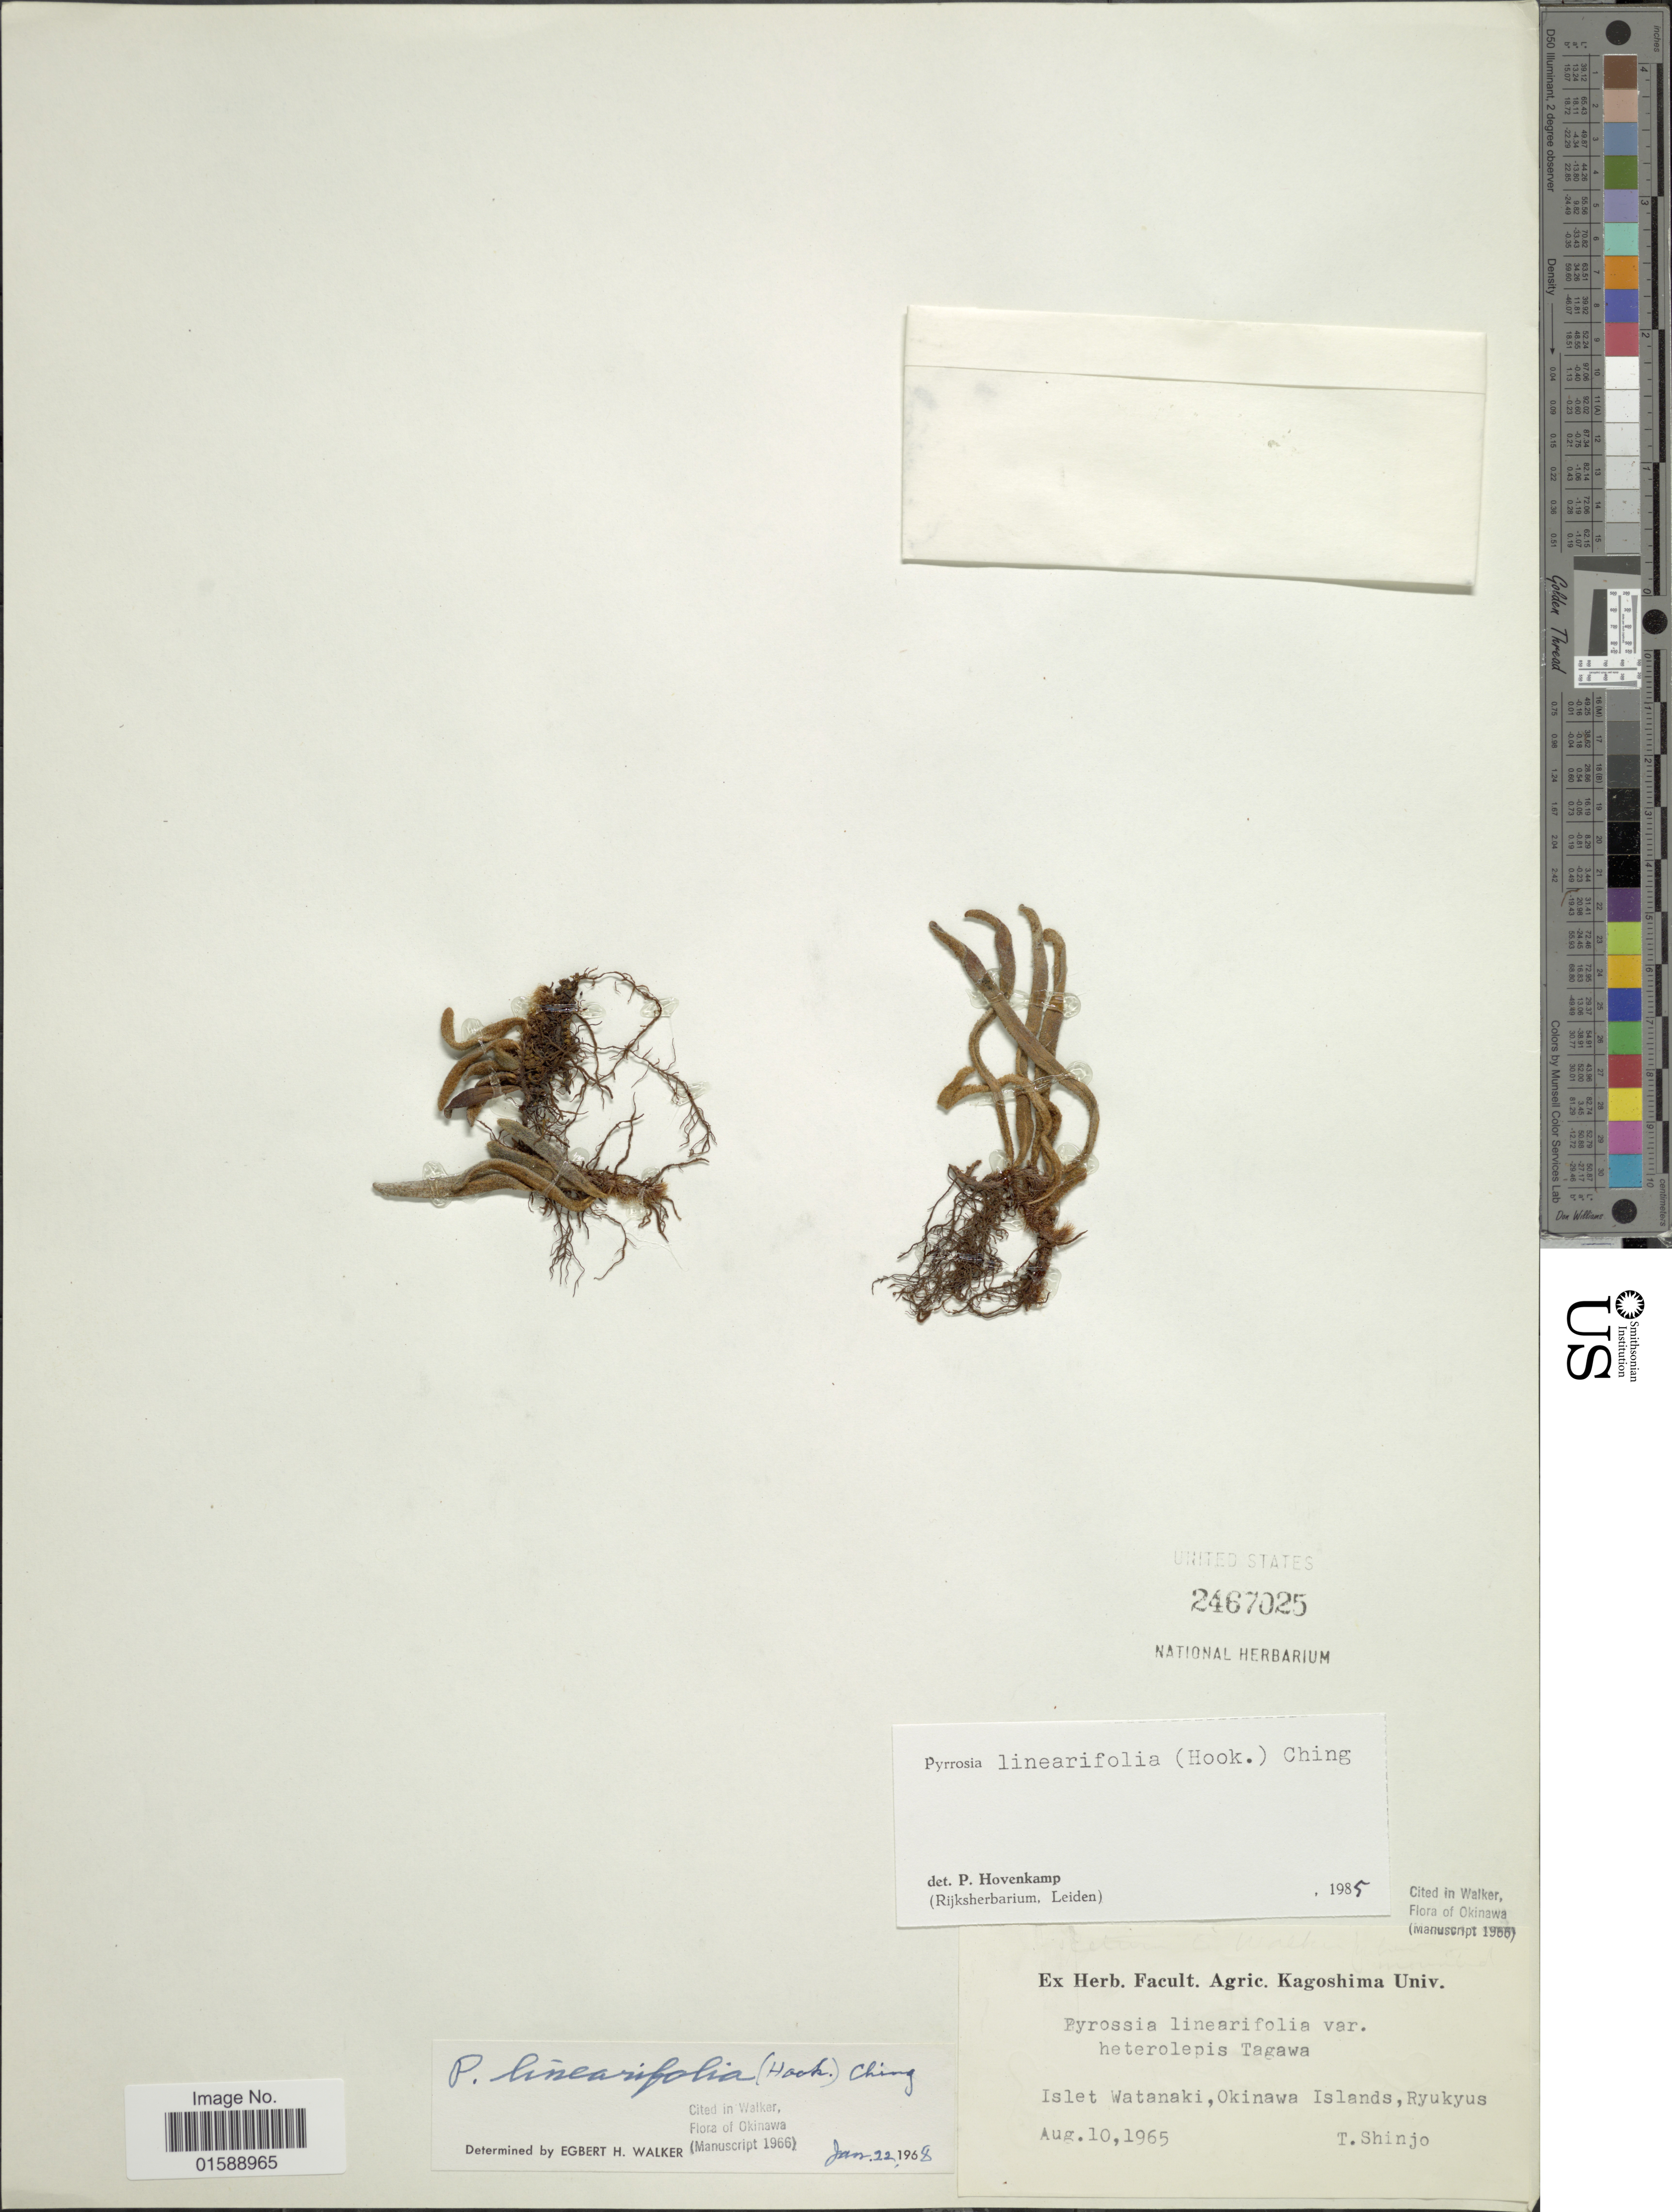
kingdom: Plantae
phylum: Tracheophyta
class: Polypodiopsida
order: Polypodiales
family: Polypodiaceae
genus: Pyrrosia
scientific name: Pyrrosia linearifolia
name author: (Hook.) Ching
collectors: T. Shinjo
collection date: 1965-08-10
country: Japan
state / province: Okinawa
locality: Islet Watanaki, Okinawa Islands, Ryukyus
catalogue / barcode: US 2467025